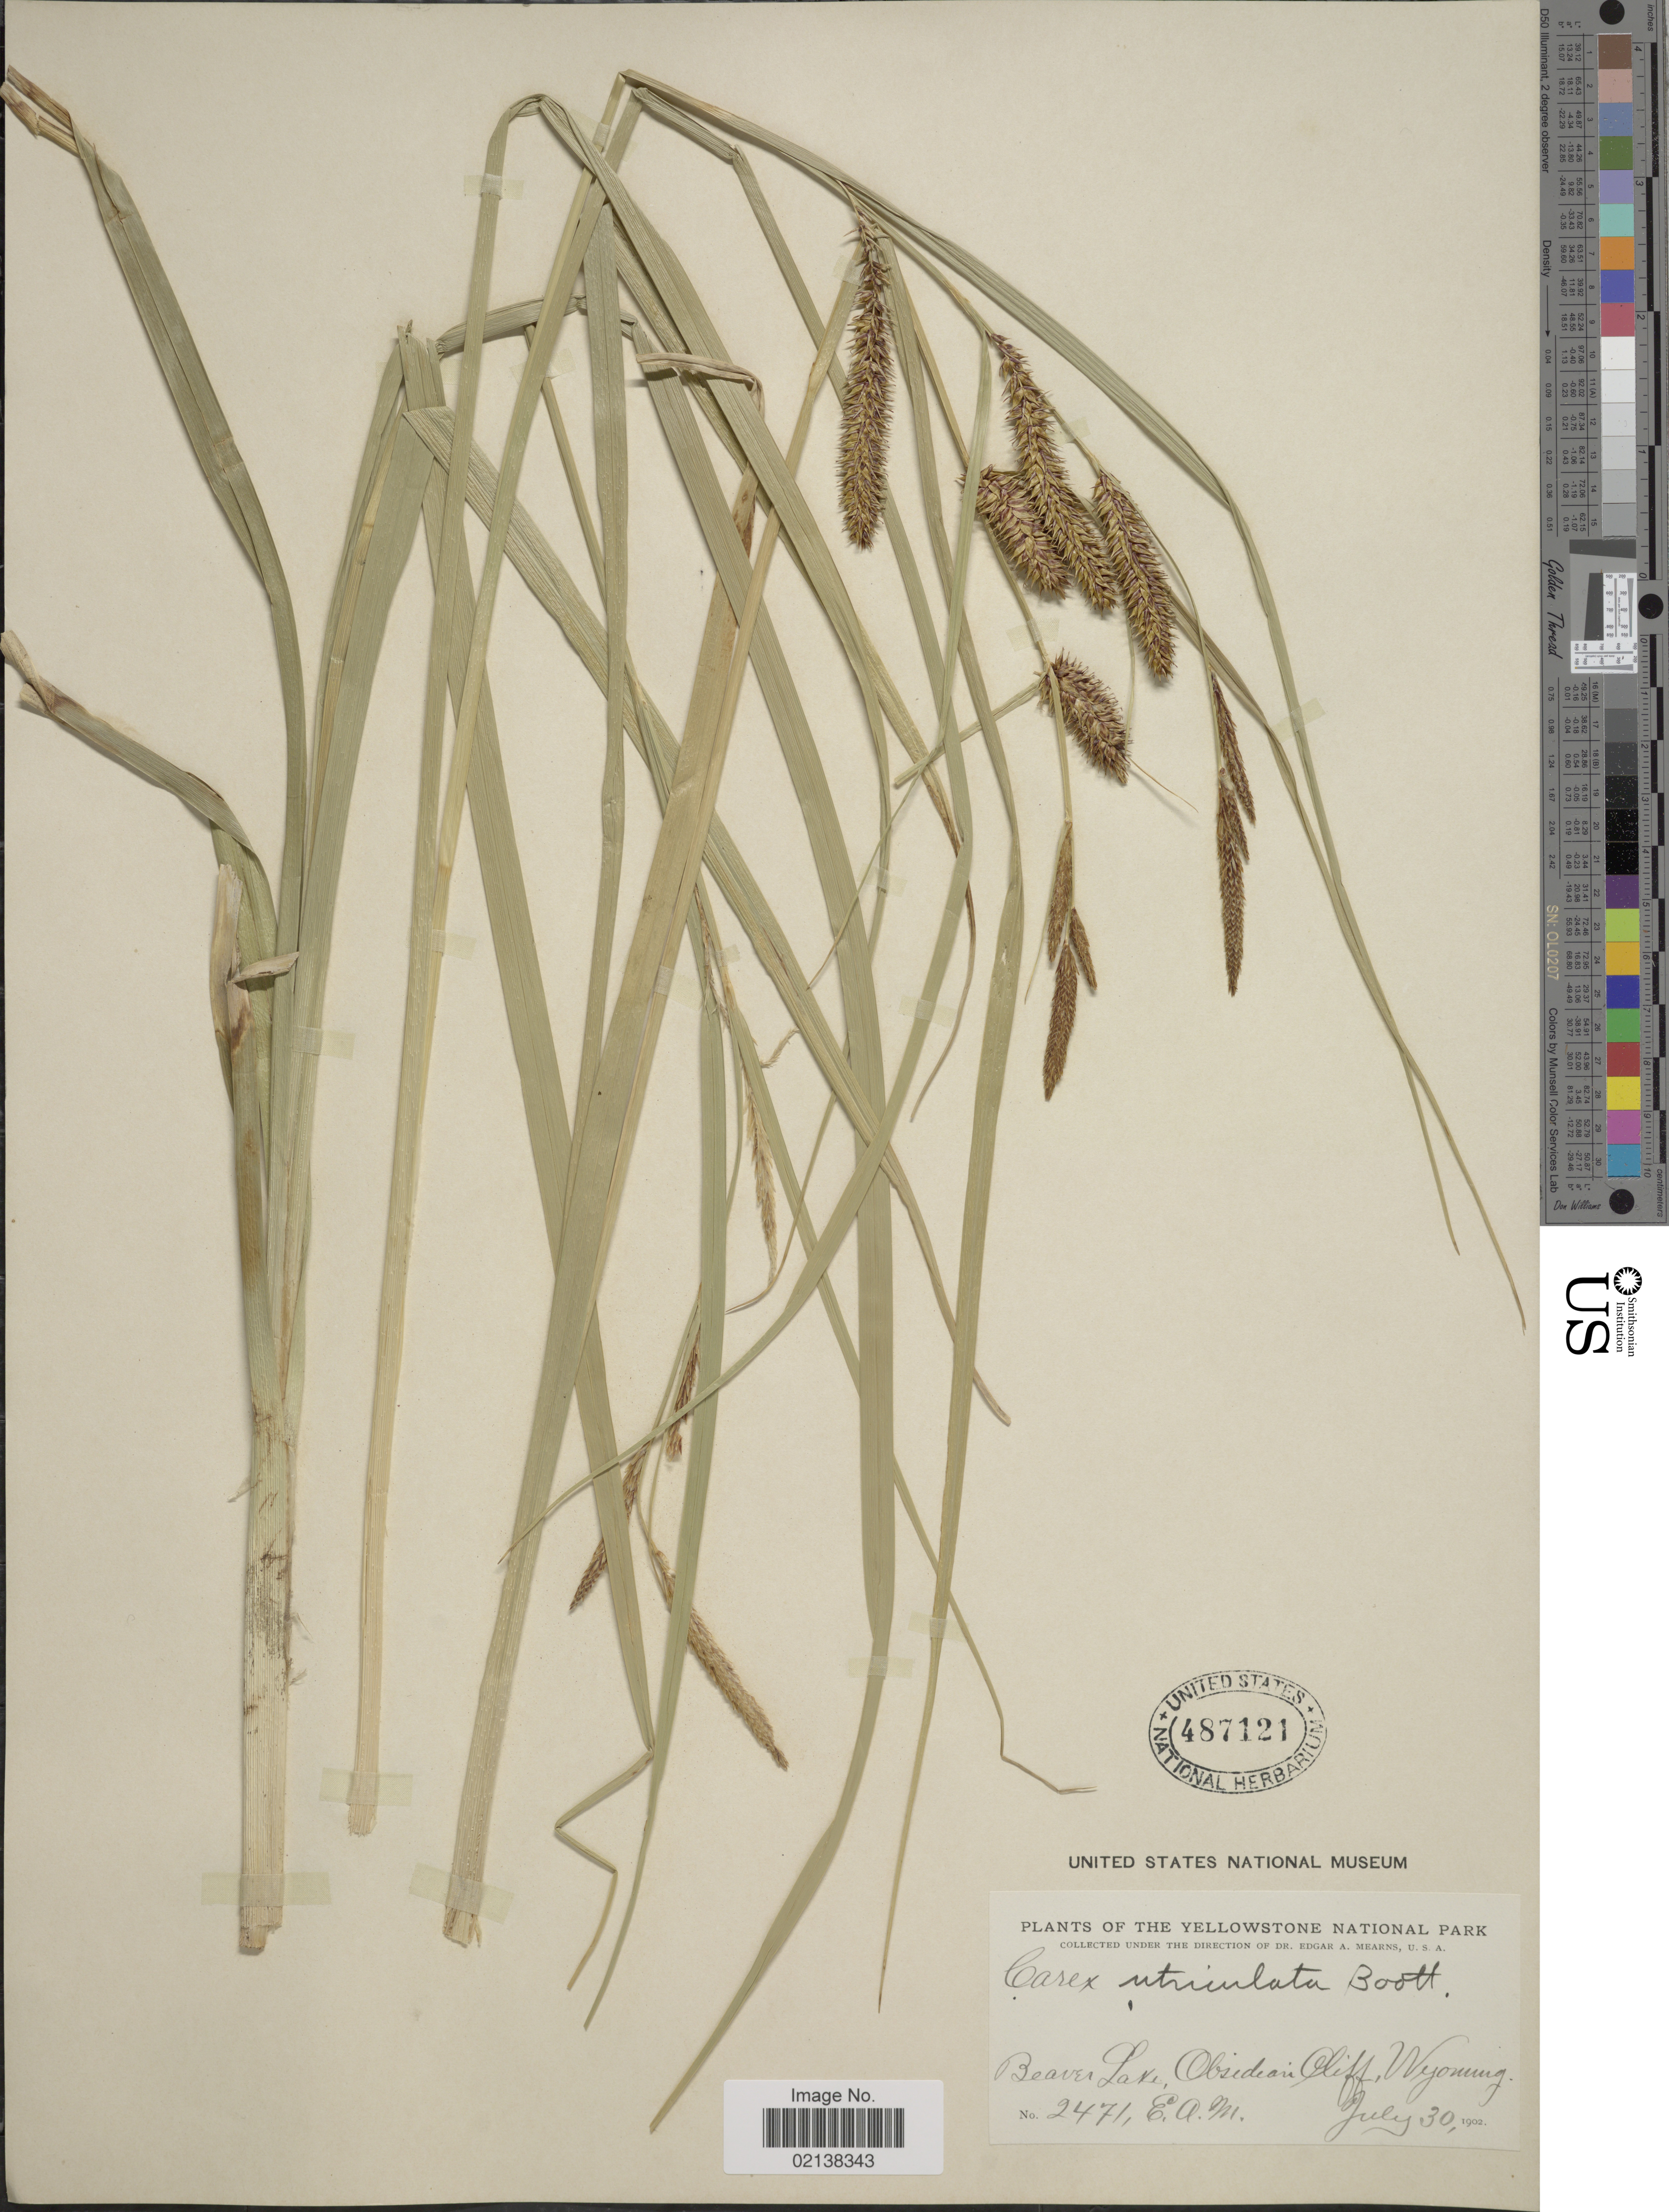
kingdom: Plantae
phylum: Tracheophyta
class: Liliopsida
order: Poales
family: Cyperaceae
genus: Carex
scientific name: Carex utriculata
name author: Boott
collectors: E. A. Mearns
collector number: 2471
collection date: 1902-07-30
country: United States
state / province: Wyoming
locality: Yellowstone National Park, Beaver Lake, Obsidian Cliff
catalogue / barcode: US 487121